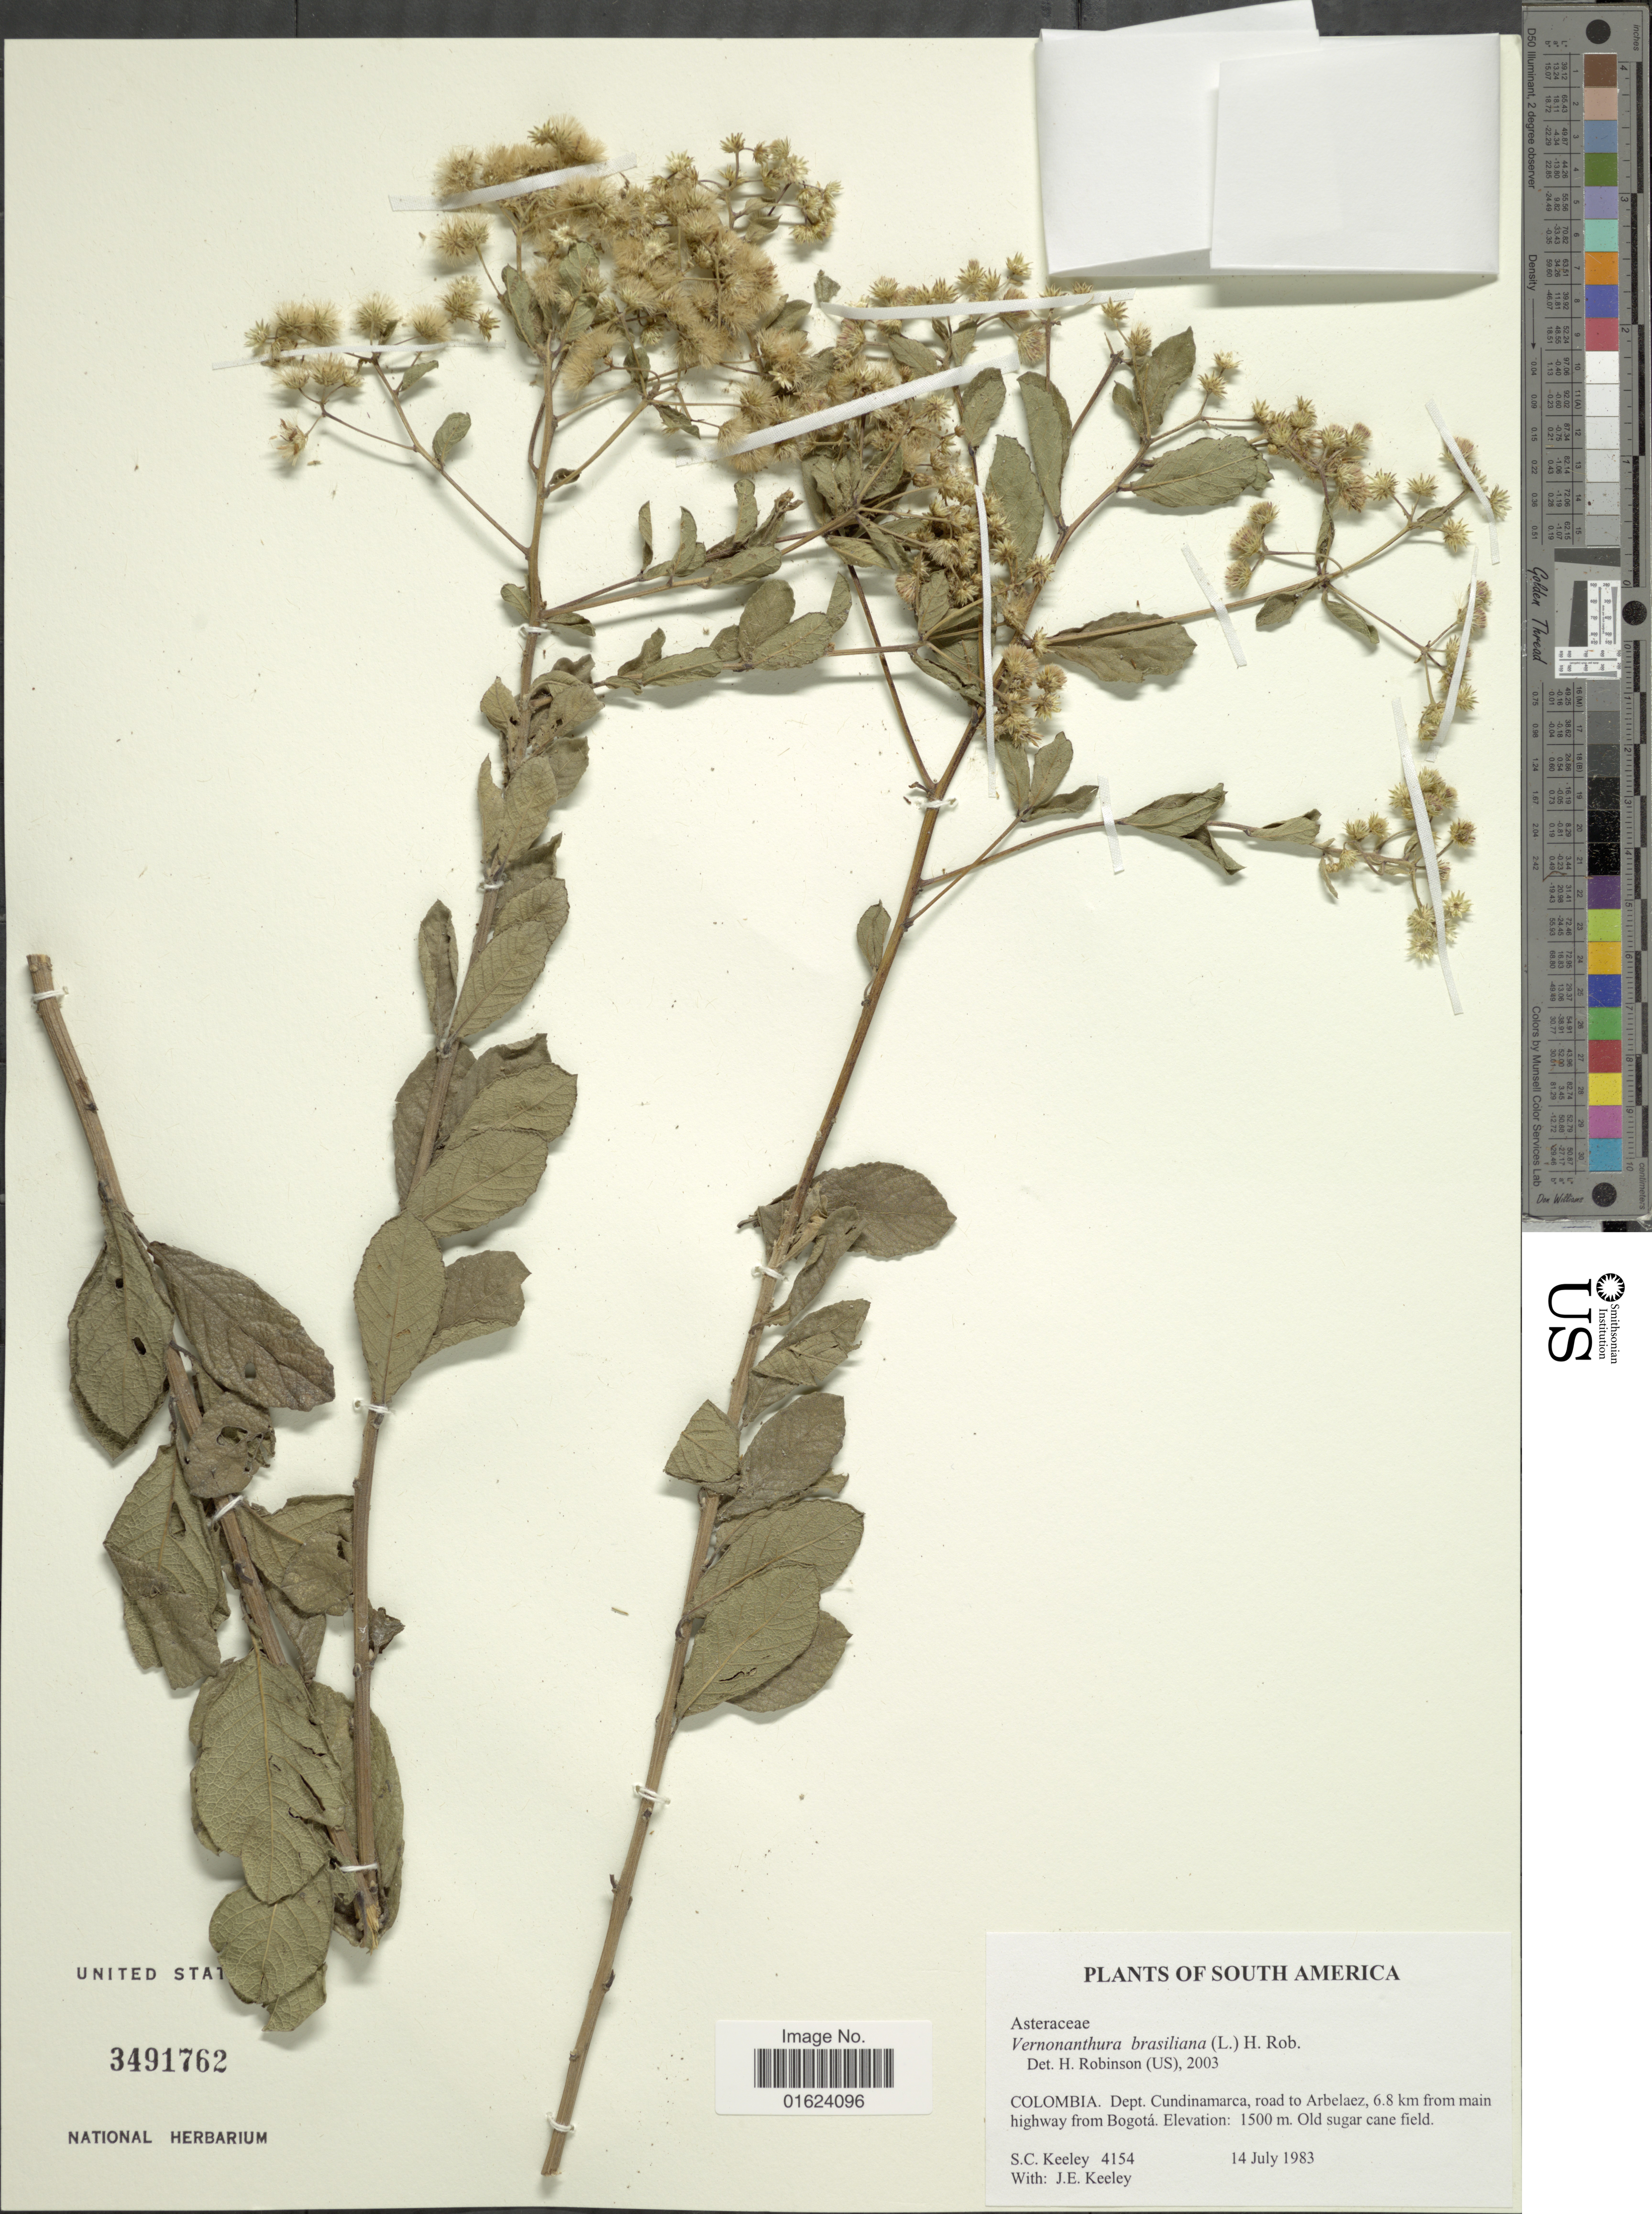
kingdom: Plantae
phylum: Tracheophyta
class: Magnoliopsida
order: Asterales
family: Asteraceae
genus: Vernonia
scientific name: Vernonia brasiliana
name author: (L.) Druce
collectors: S. C. Keeley & J. E. Keeley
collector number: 4154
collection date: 1983-07-14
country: Colombia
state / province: Cundinamarca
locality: Colombia. Dept. Cundinamarca, road to Arbelaez, 6.8 km from main highway from Bogoto.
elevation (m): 1500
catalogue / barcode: US 3491762